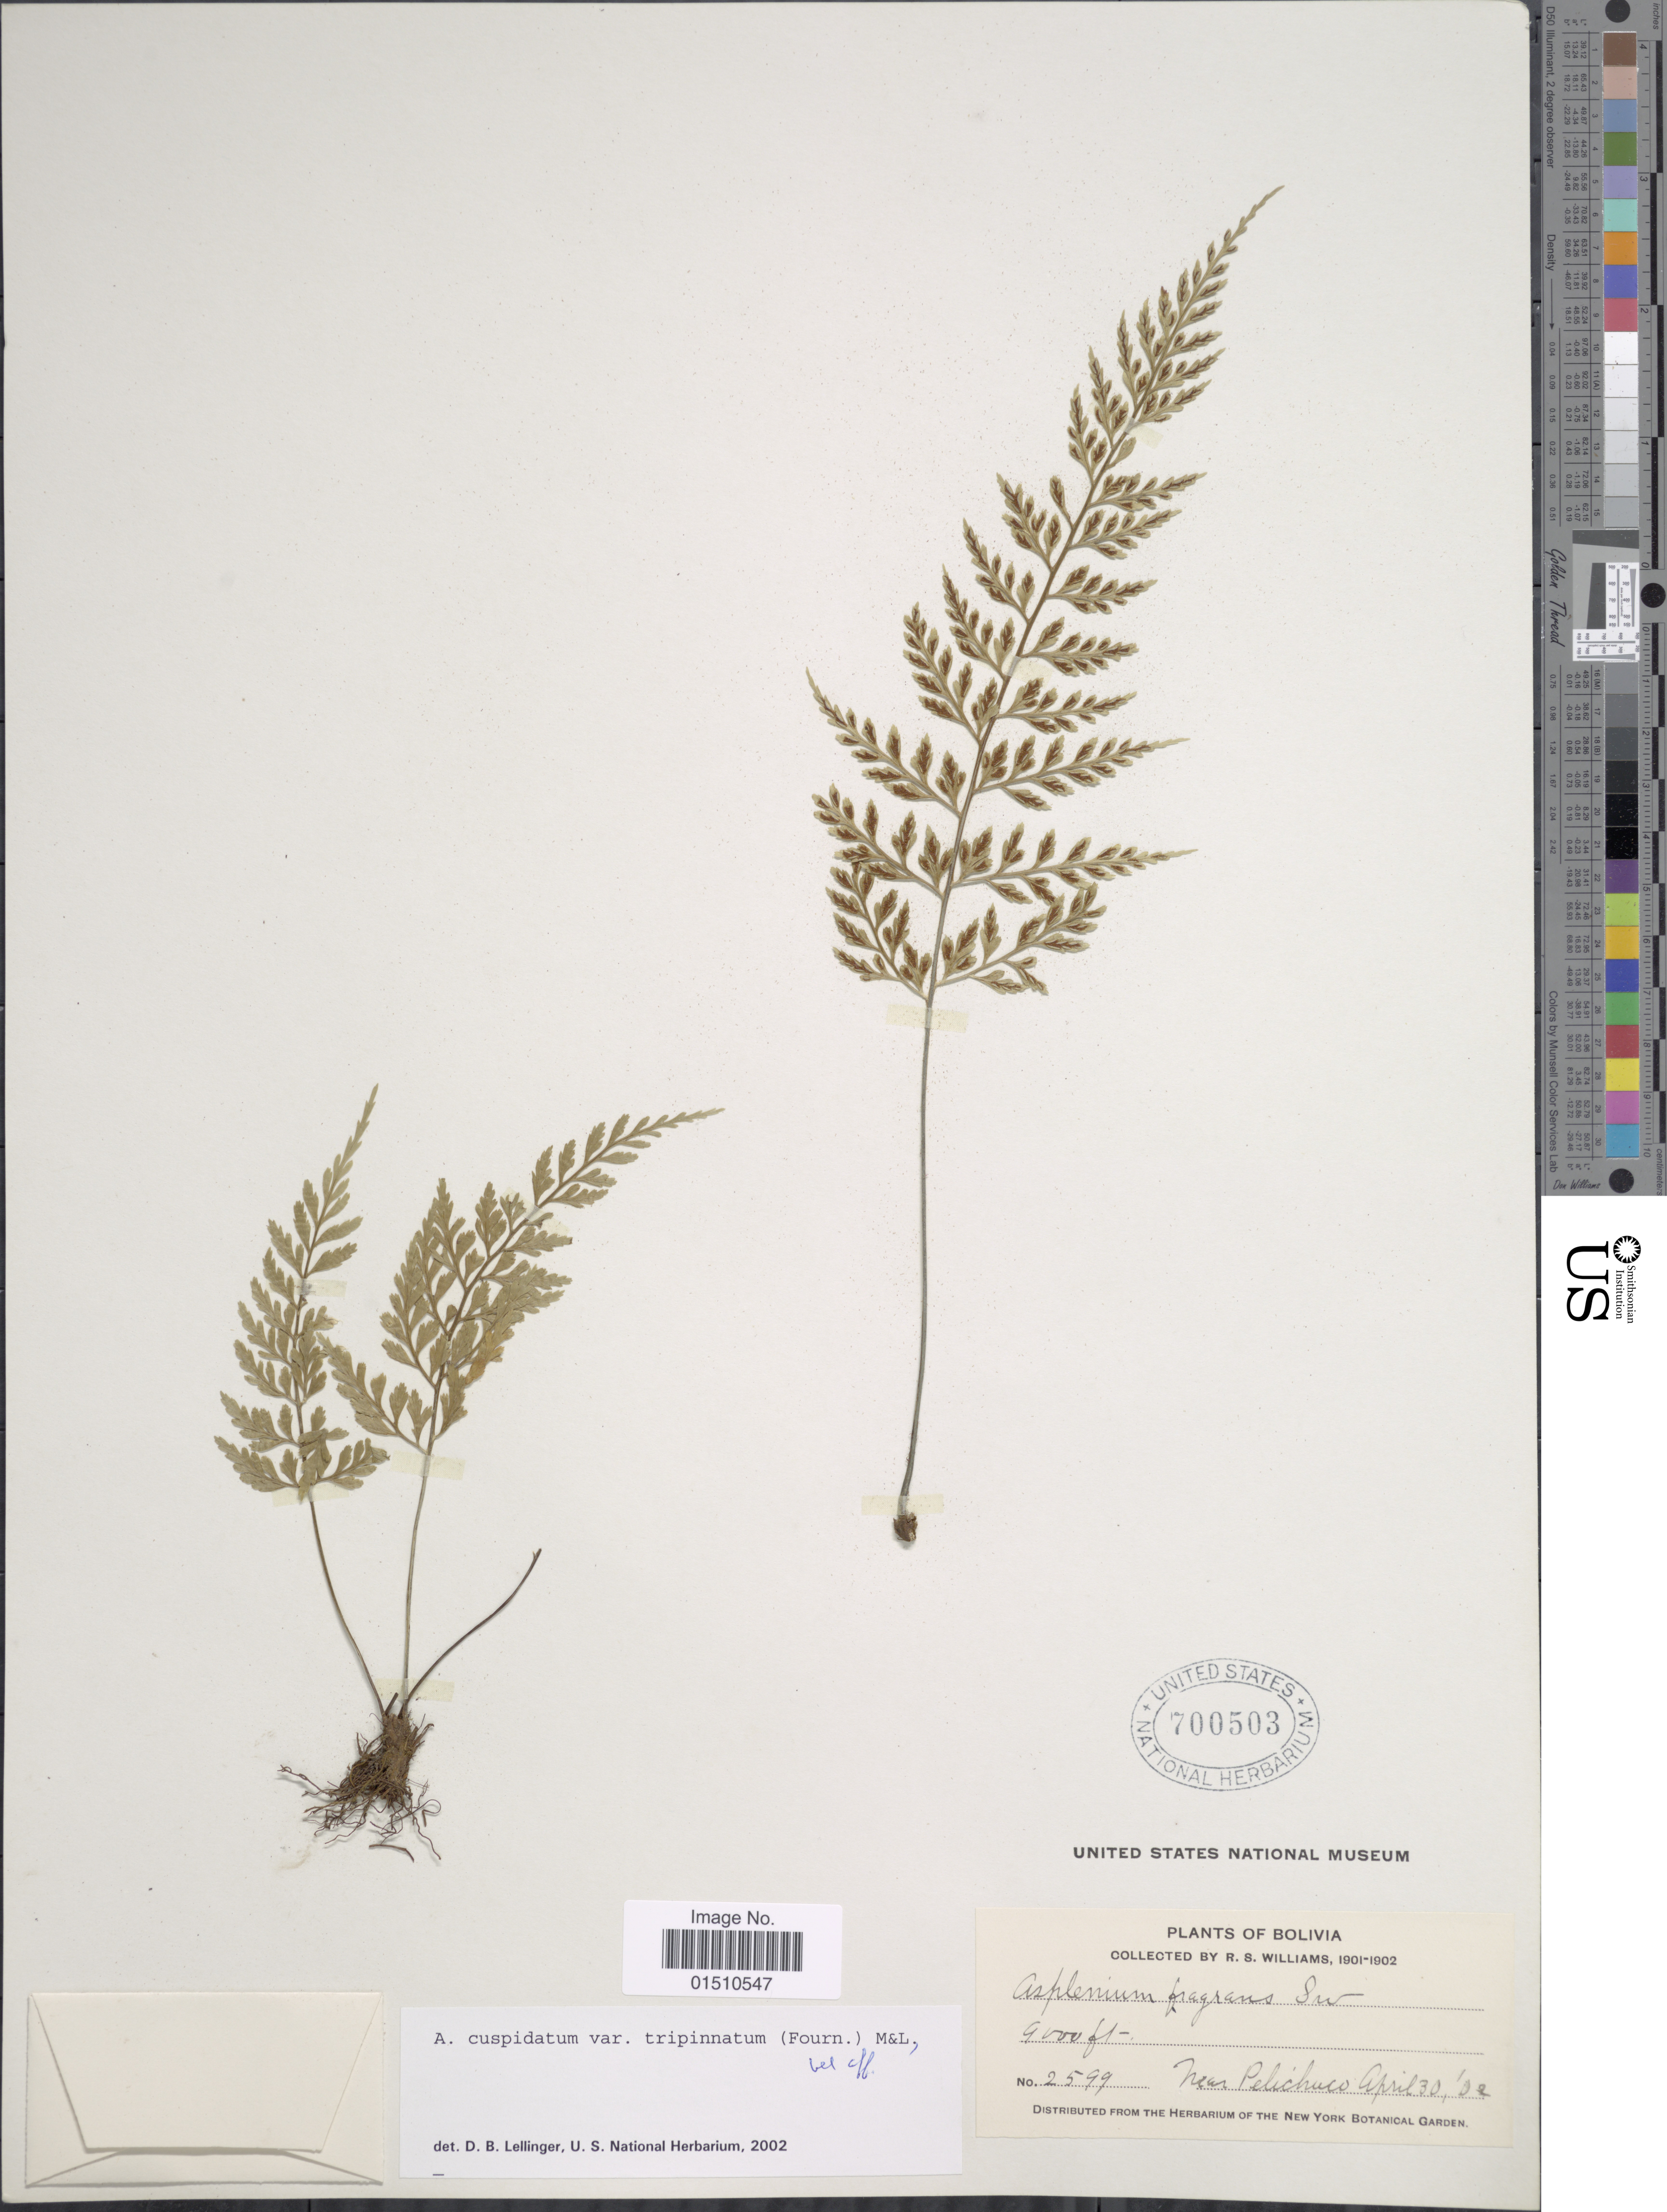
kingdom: Plantae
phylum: Tracheophyta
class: Polypodiopsida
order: Polypodiales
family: Aspleniaceae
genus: Asplenium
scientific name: Asplenium cuspidatum var. abrotanoides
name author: (C. Presl) C.V. Morton & Lellinger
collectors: R. S. Williams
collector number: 2599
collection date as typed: April 30, '02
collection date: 1902-04-30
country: Bolivia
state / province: La Paz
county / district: Franz Tamayo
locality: Near Pelechuco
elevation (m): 2743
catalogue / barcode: US 700503